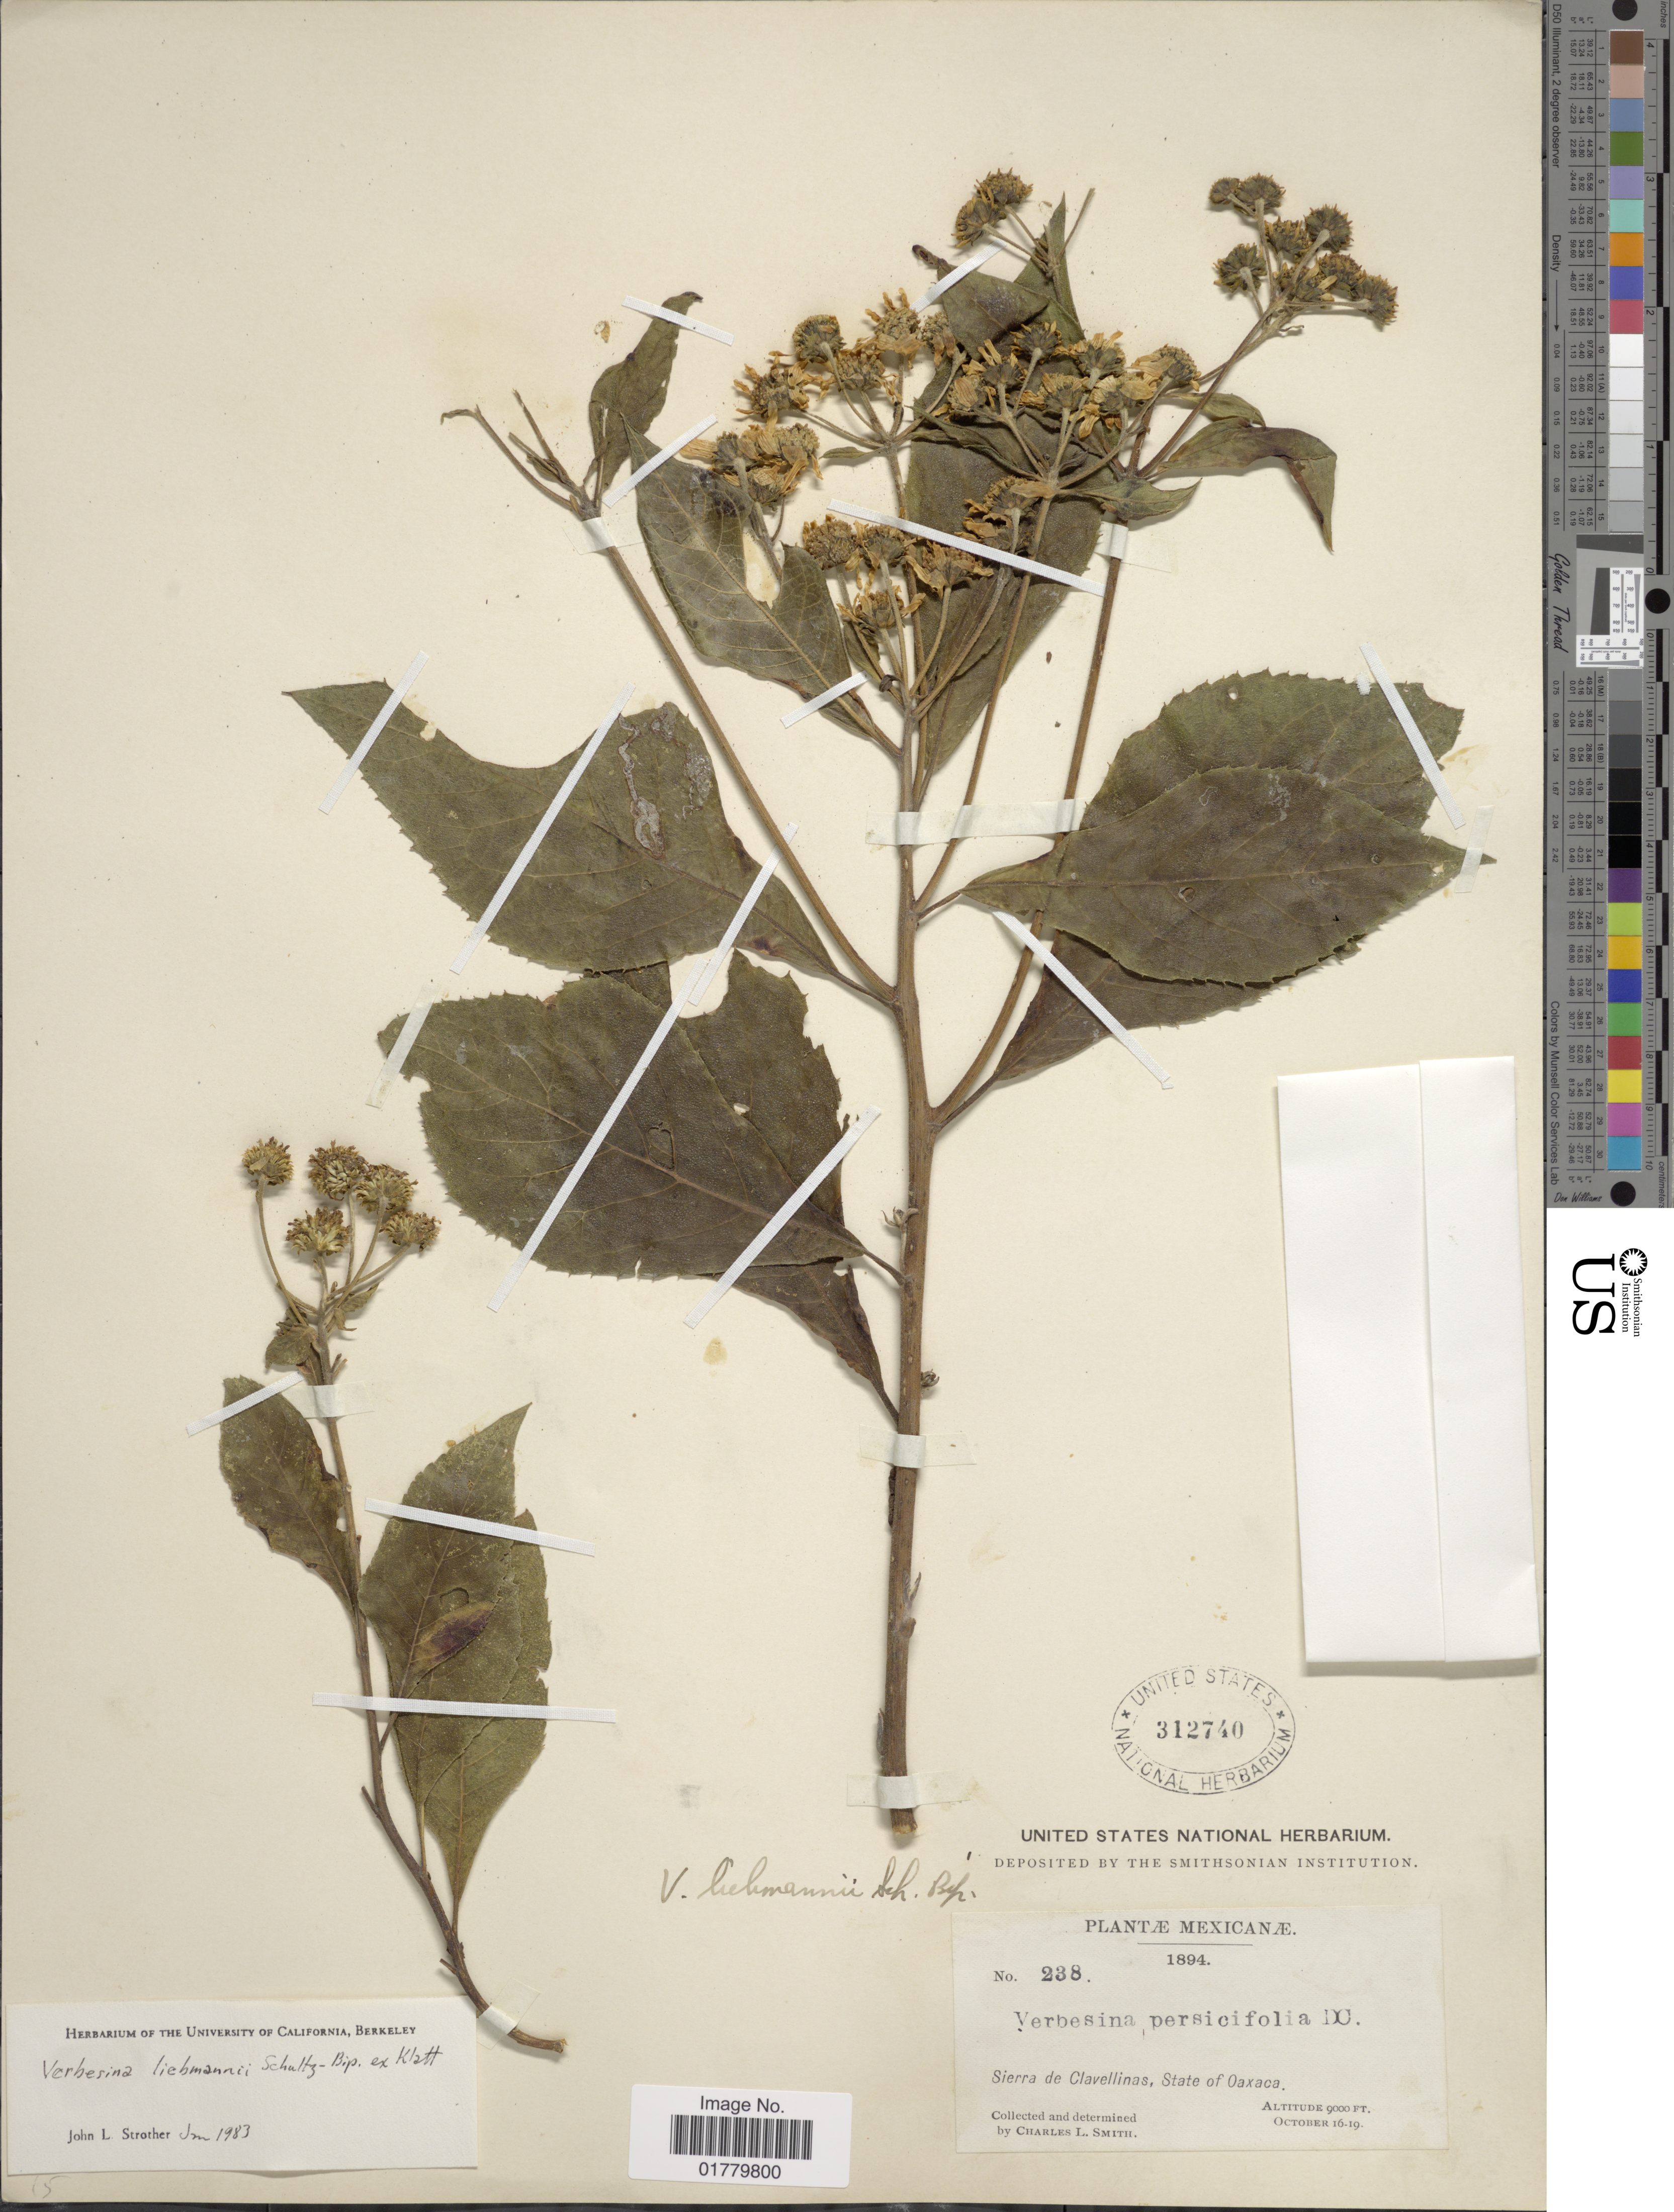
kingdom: Plantae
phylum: Tracheophyta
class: Magnoliopsida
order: Asterales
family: Asteraceae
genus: Verbesina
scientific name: Verbesina liebmannii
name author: Sch. Bip. ex Klatt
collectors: C. L. Smith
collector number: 238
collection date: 1894-10-16/1894-10-19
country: Mexico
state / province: Oaxaca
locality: Sierra de Clavelinnas, State of Oaxaca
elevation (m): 2743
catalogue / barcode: US 312740